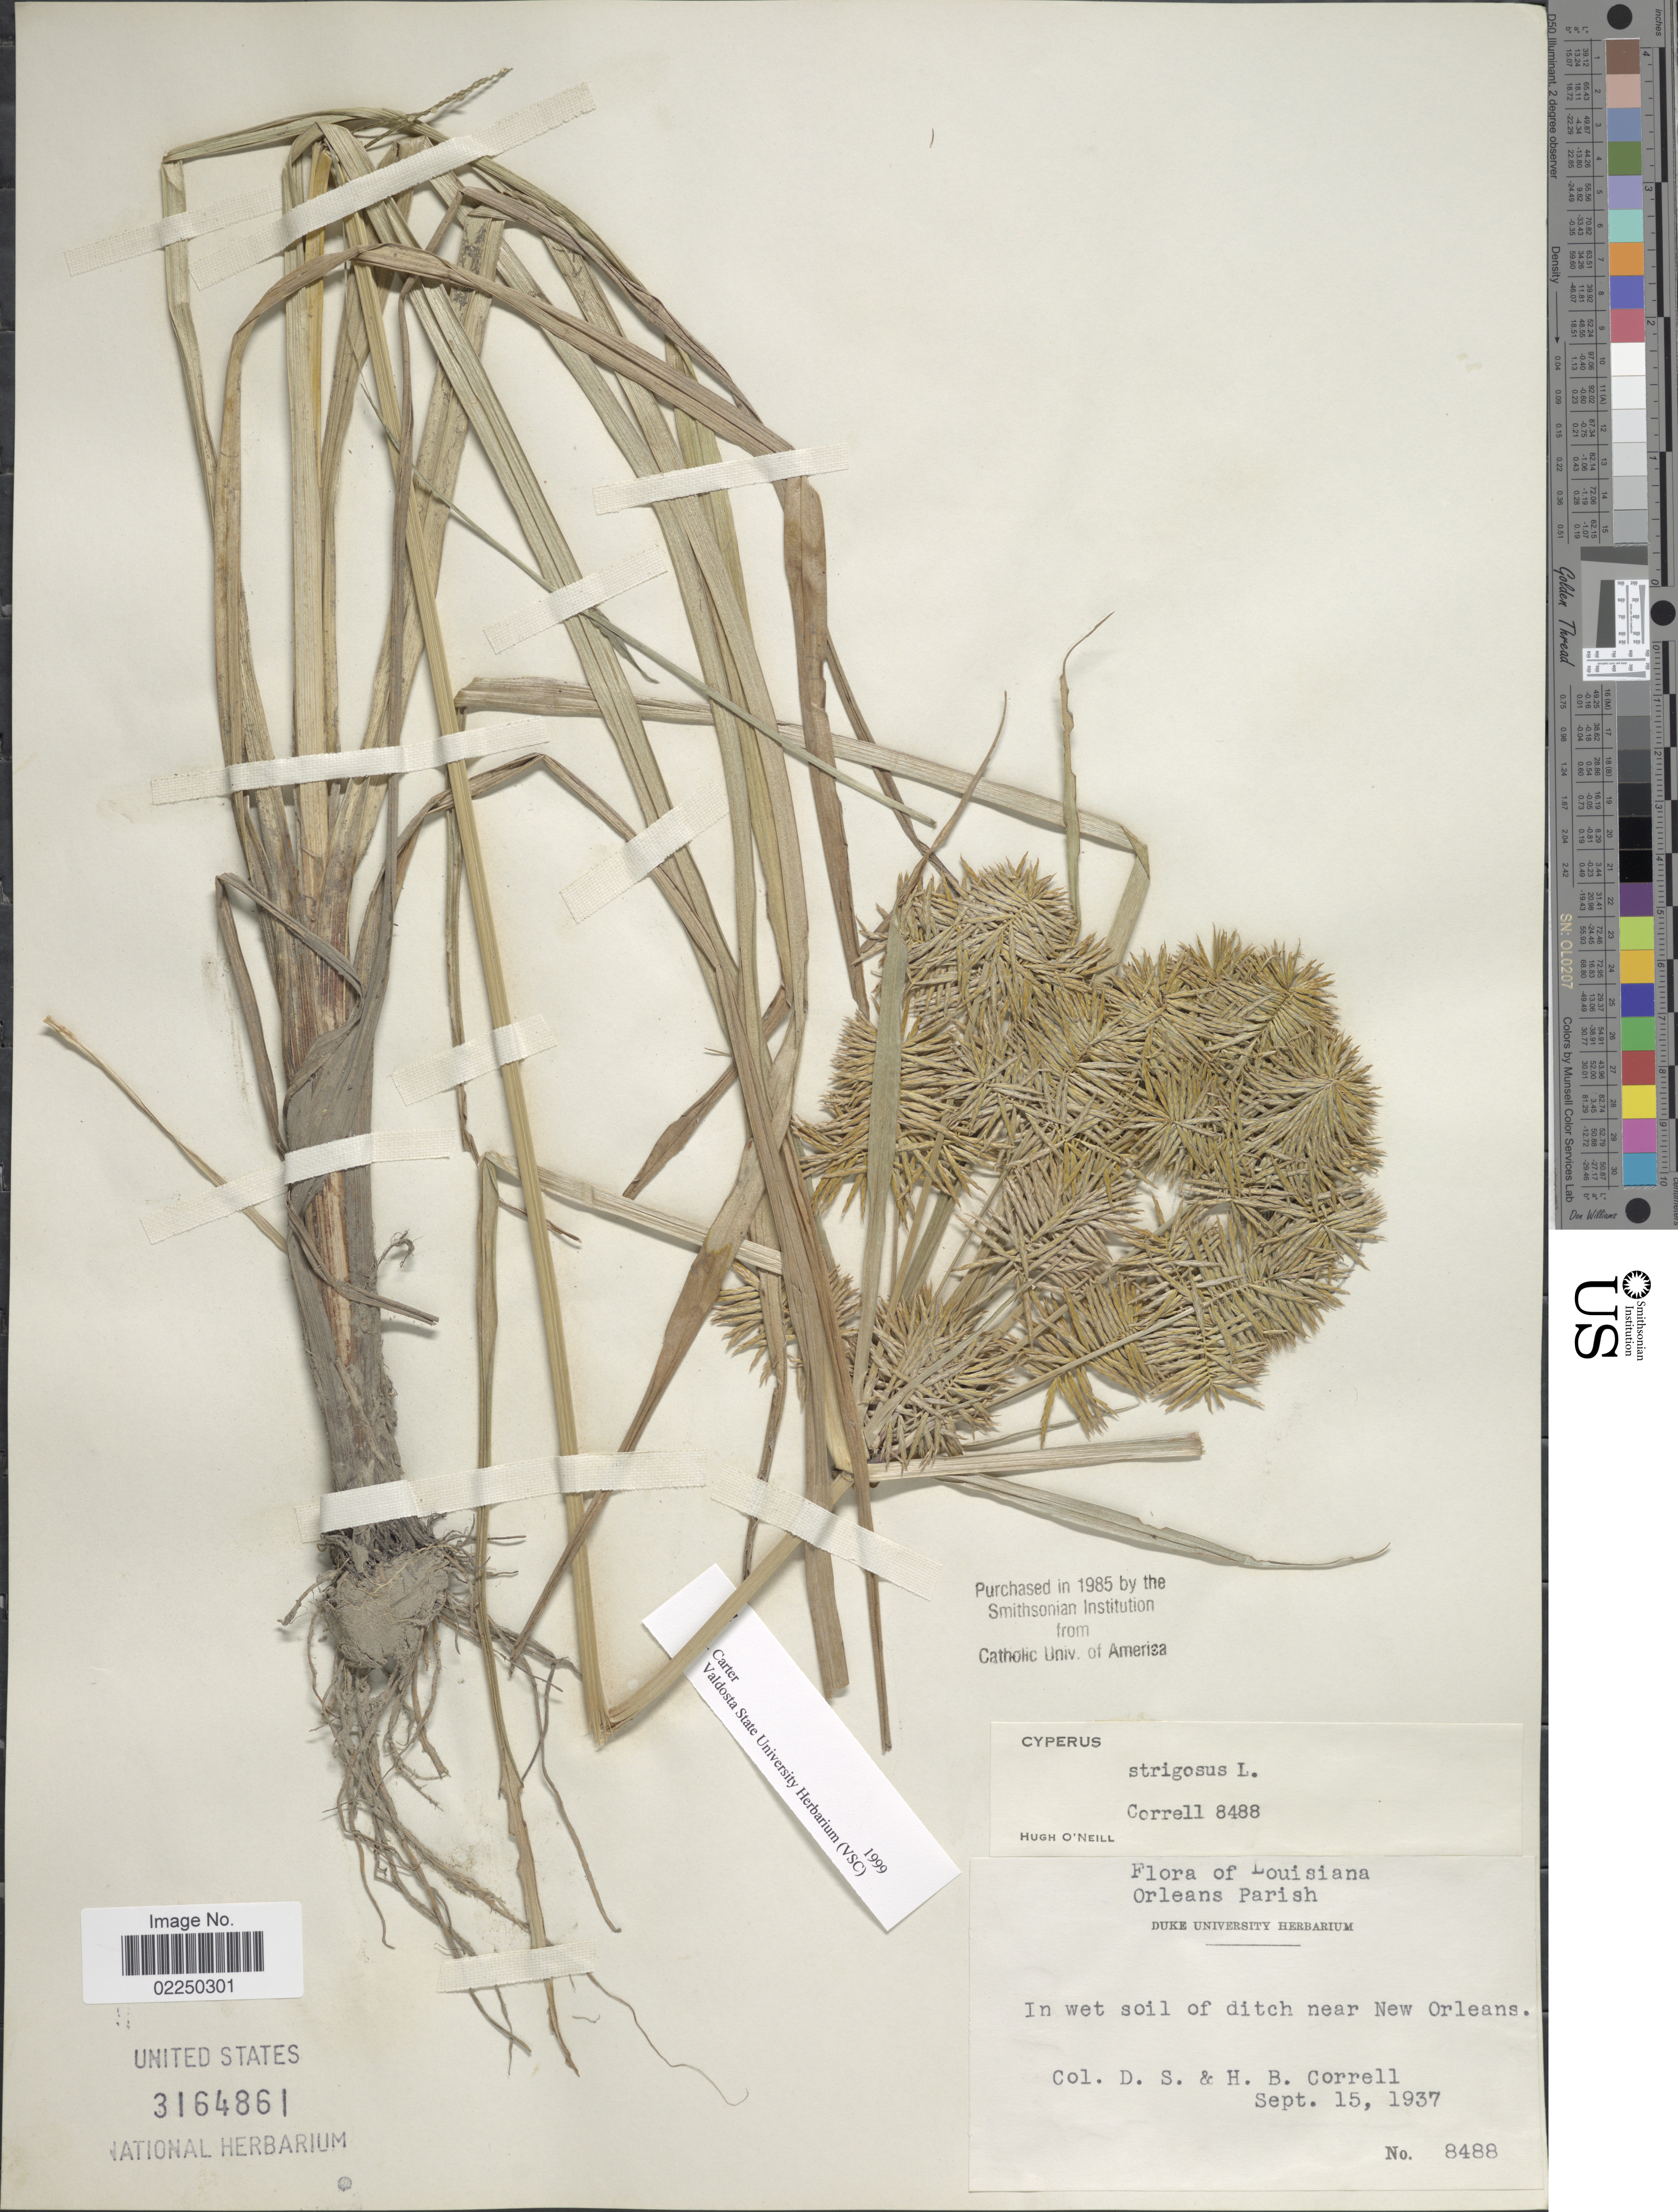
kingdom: Plantae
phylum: Tracheophyta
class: Liliopsida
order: Poales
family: Cyperaceae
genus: Cyperus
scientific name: Cyperus strigosus L.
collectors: D. S. Correll & H. Correll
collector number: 8488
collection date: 1937-09-15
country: United States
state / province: Louisiana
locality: Oreleans Parish, near New Orleans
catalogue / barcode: US 3164861